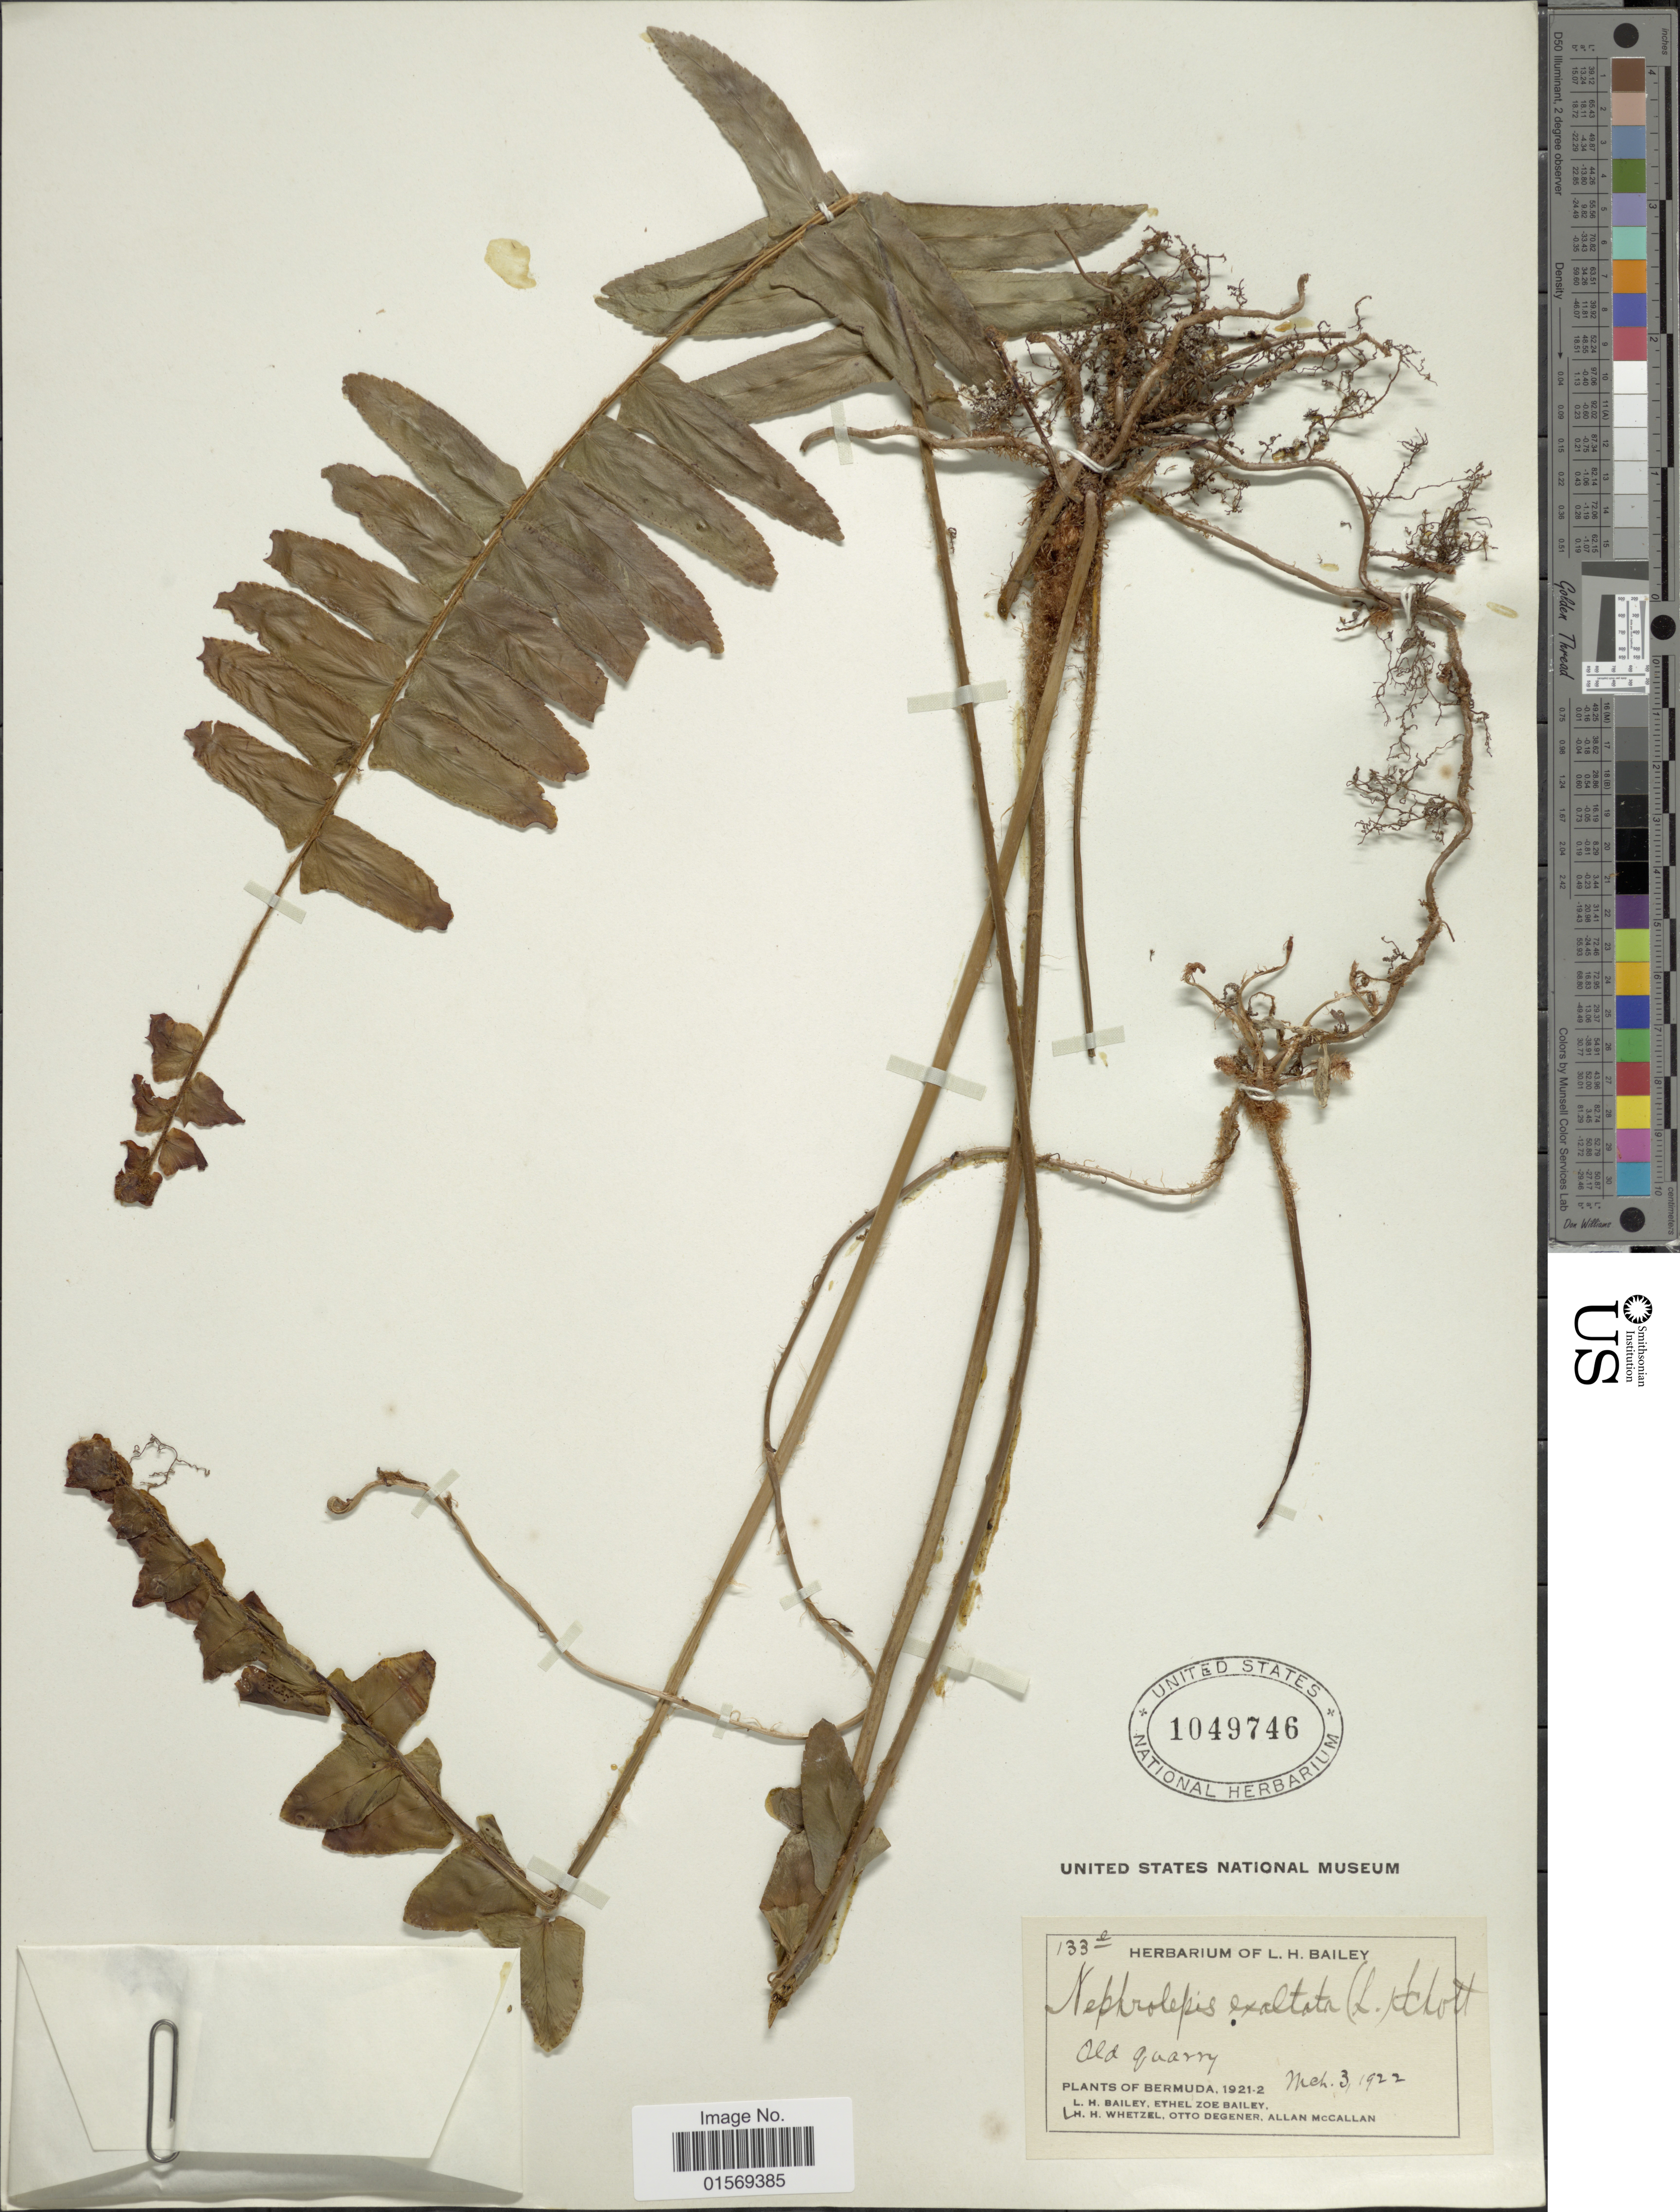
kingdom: Plantae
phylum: Tracheophyta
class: Polypodiopsida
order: Polypodiales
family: Nephrolepidaceae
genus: Nephrolepis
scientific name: Nephrolepis exaltata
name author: (L.) Schott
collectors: L. H. Bailey, E. Z. Bailey, H. Whetzel, O. Degener & A. McCallan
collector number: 133e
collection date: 1922-03-03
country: Bermuda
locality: Bermuda.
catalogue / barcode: US 1049746